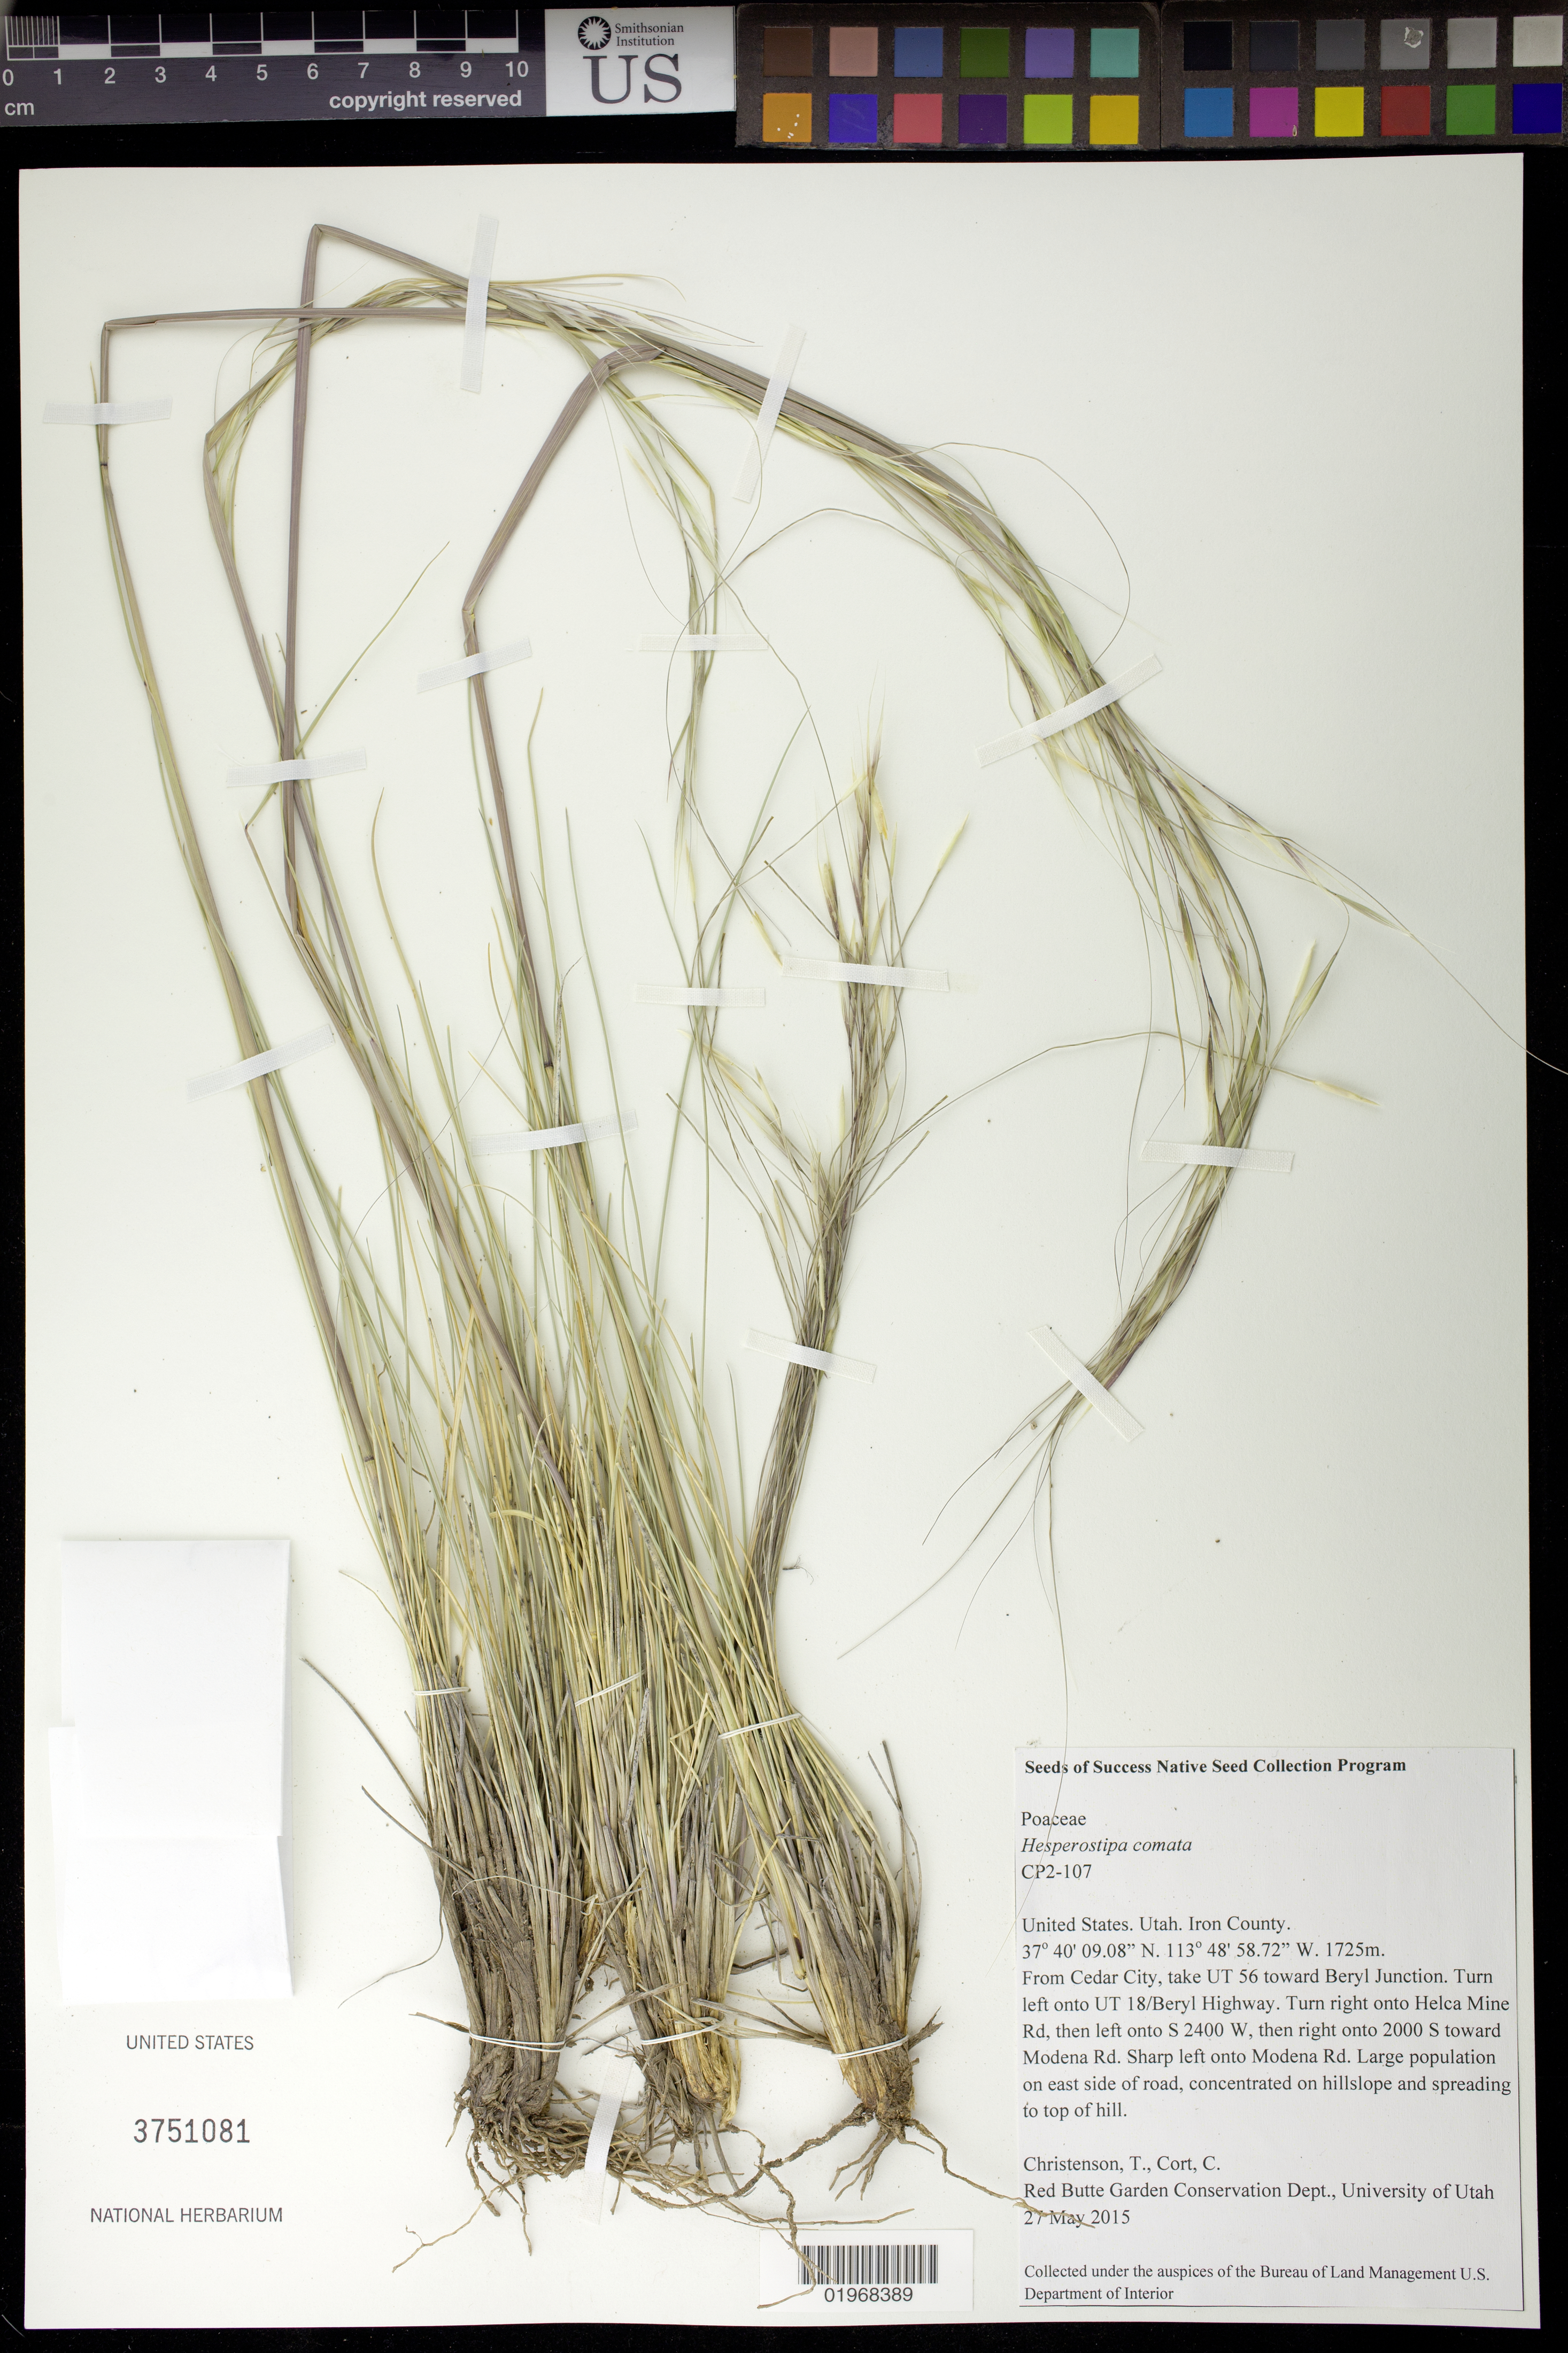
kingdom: Plantae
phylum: Tracheophyta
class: Liliopsida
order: Poales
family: Poaceae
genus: Hesperostipa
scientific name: Hesperostipa comata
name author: (Trin. & Rupr.) Barkworth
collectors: T. Christenson & C. Cort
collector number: CP2-107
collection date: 2015-05-27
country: United States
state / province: Utah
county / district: Iron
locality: Modena Rd.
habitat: sagebrush basin and slope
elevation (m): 526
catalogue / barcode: US 3751081